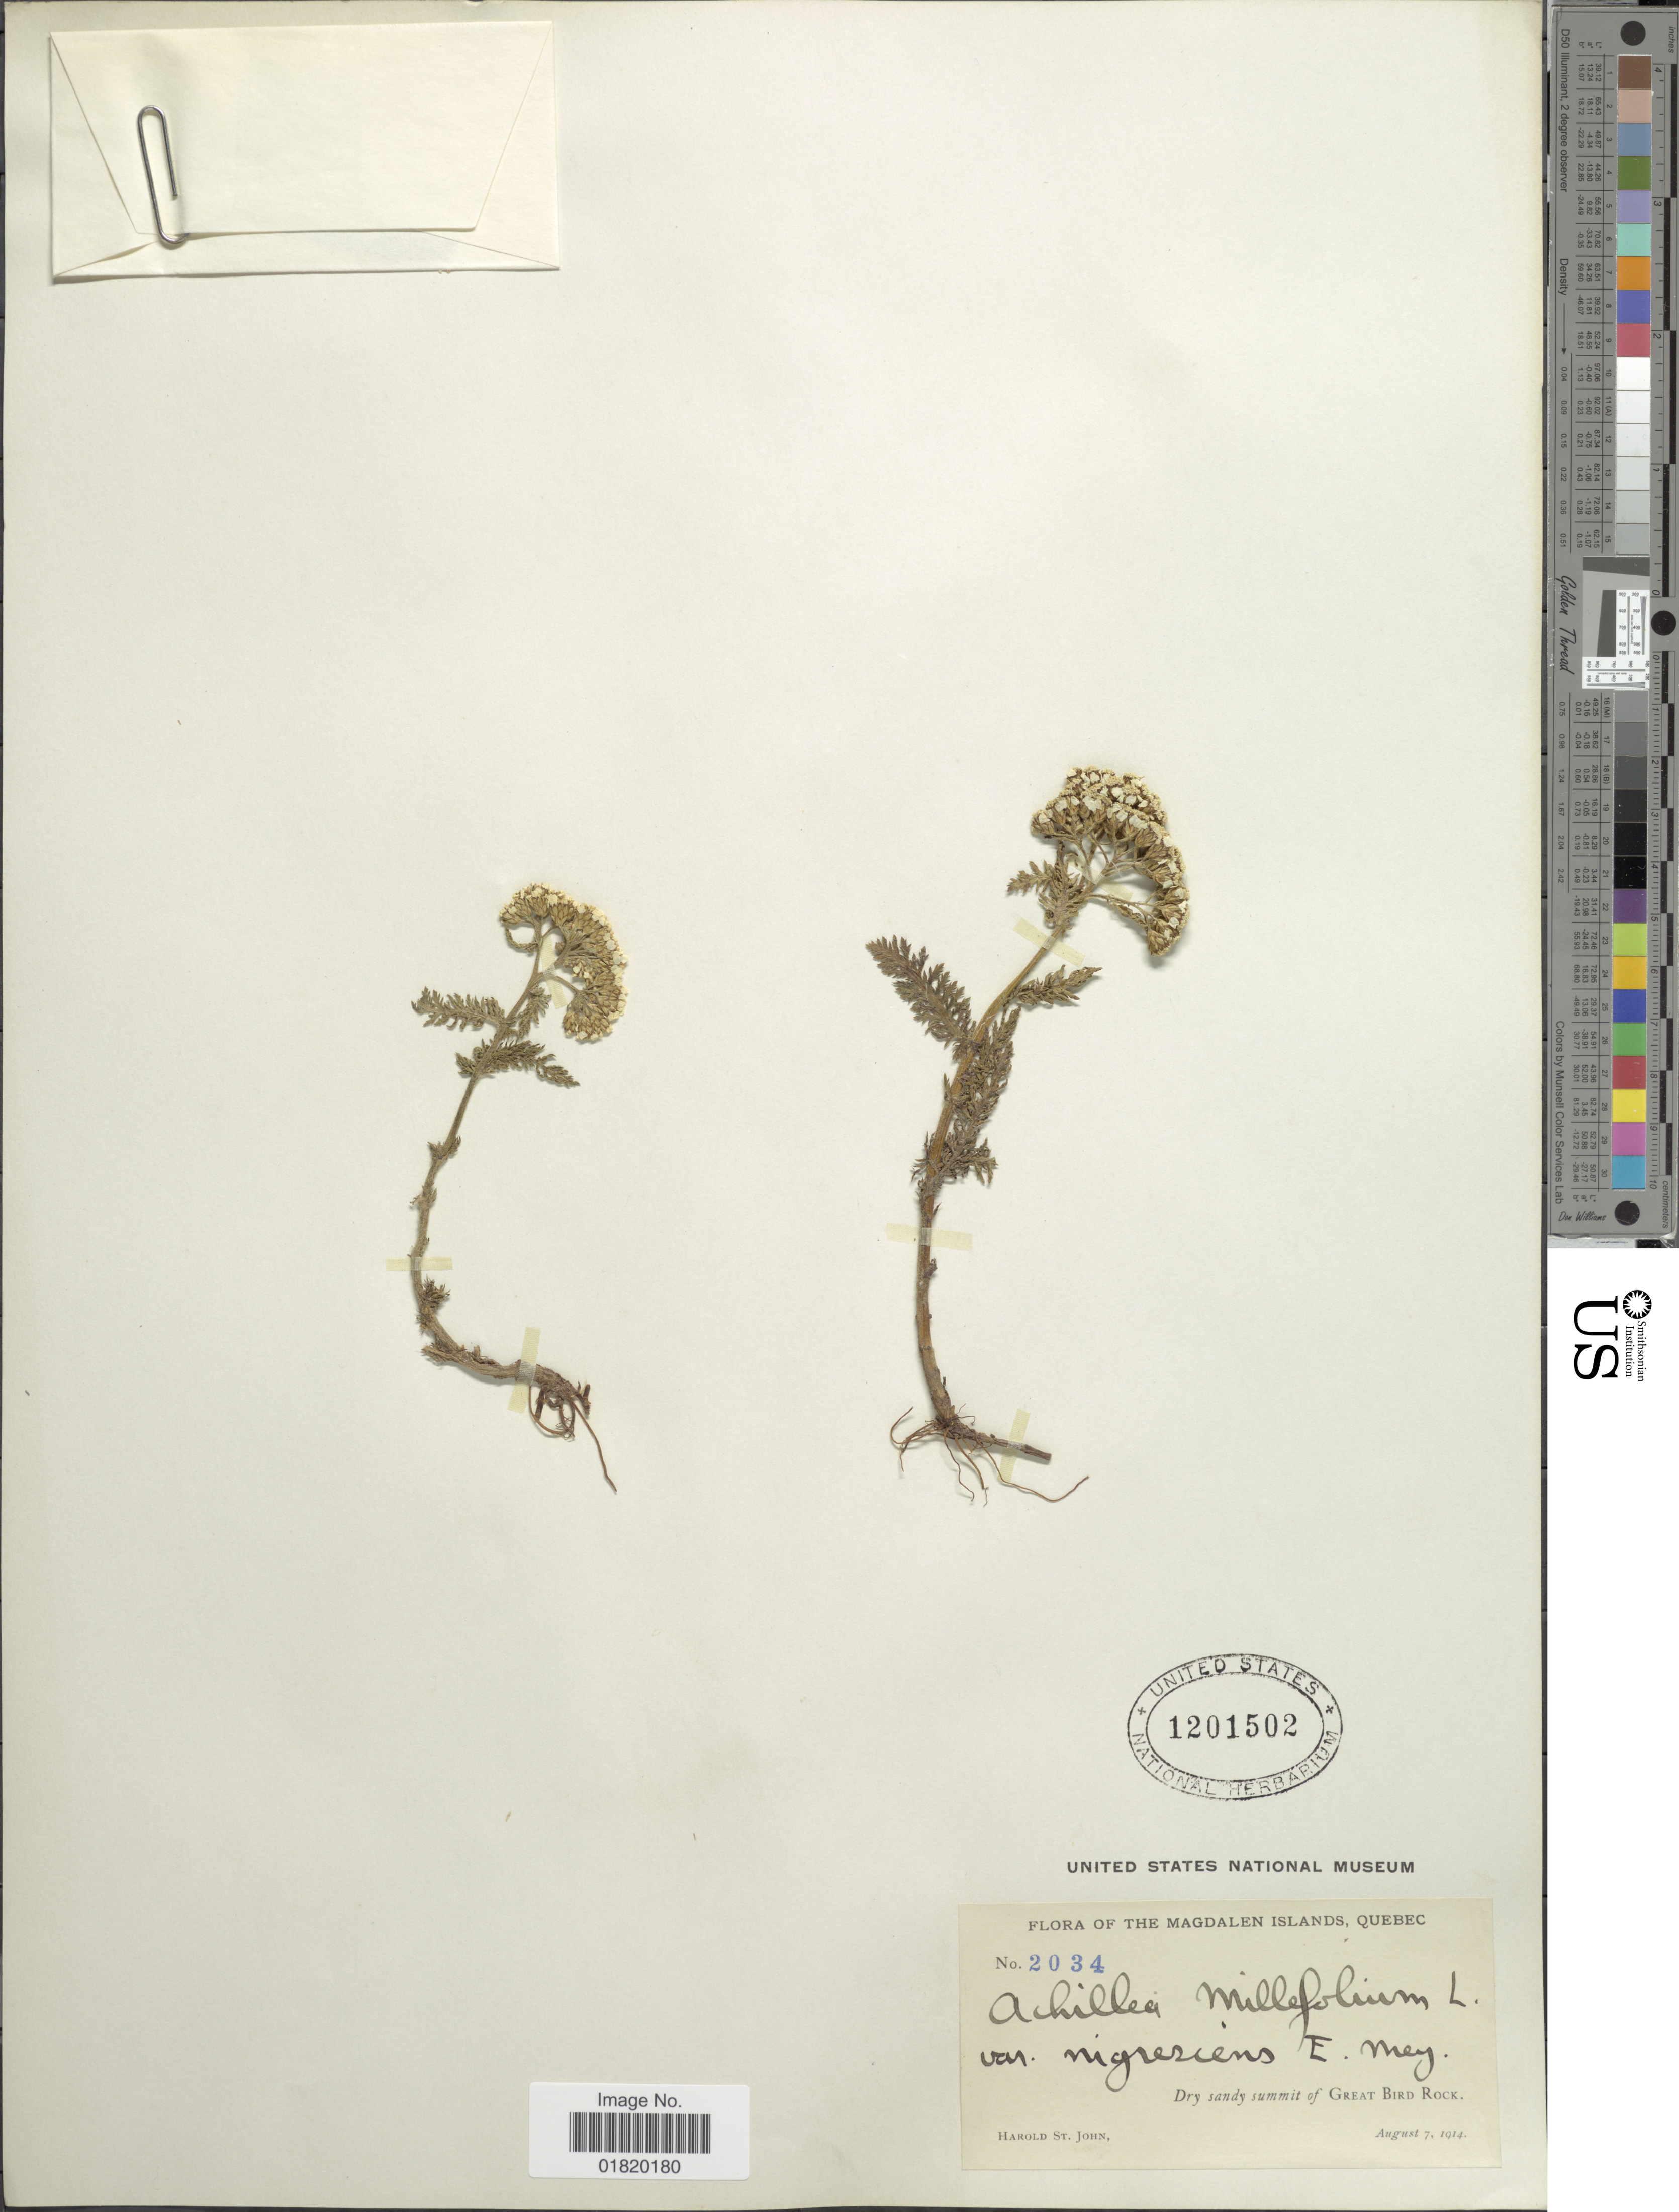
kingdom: Plantae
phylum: Tracheophyta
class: Magnoliopsida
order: Asterales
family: Asteraceae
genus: Achillea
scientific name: Achillea millefolium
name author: L.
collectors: H. St. John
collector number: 2034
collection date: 1914-08-07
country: Canada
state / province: Quebec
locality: The Magdalen Islands. summit of Great Bird Rock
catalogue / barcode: US 1201502